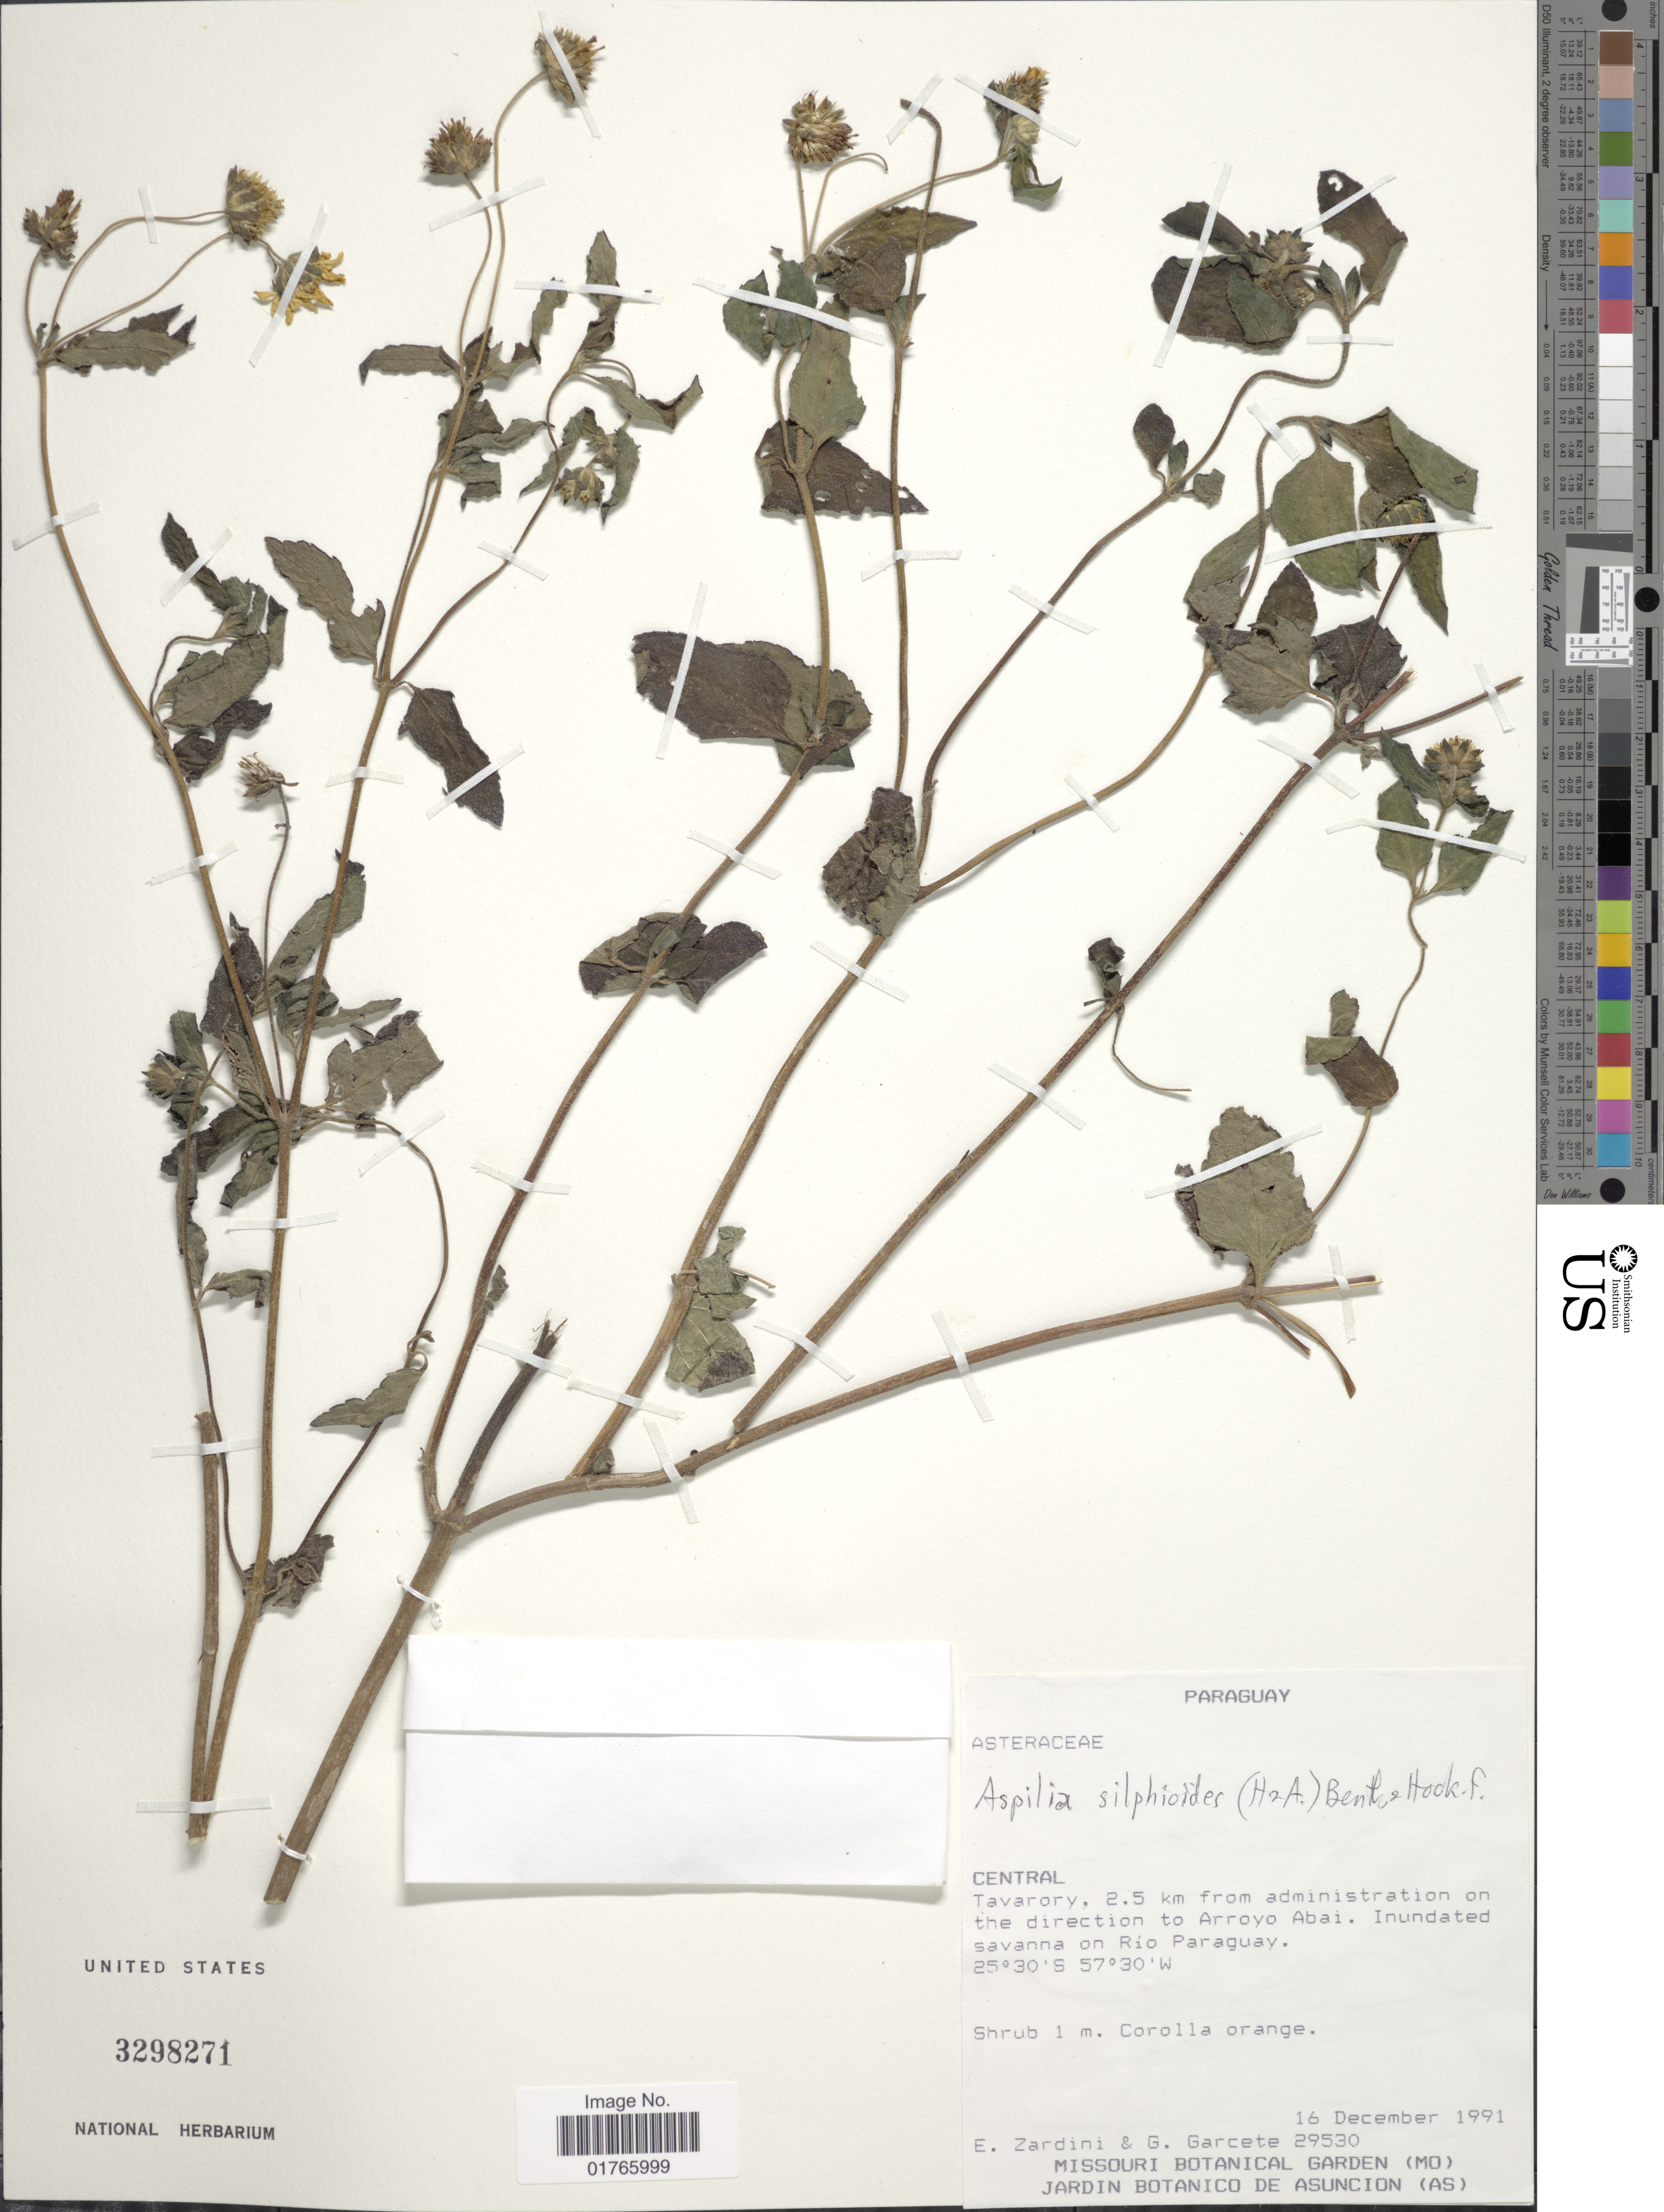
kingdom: Plantae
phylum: Tracheophyta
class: Magnoliopsida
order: Asterales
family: Asteraceae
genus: Aspilia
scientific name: Aspilia silphioides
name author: (Hook. & Arn.) Benth. ex Benth. & Hook. f.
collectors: E. M. Zardini & G. Garcete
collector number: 29530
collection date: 1991-12-16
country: Paraguay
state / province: Central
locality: Tavarory, 2.5 km from administration on the direction to Arroyo Abai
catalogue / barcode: US 3298271